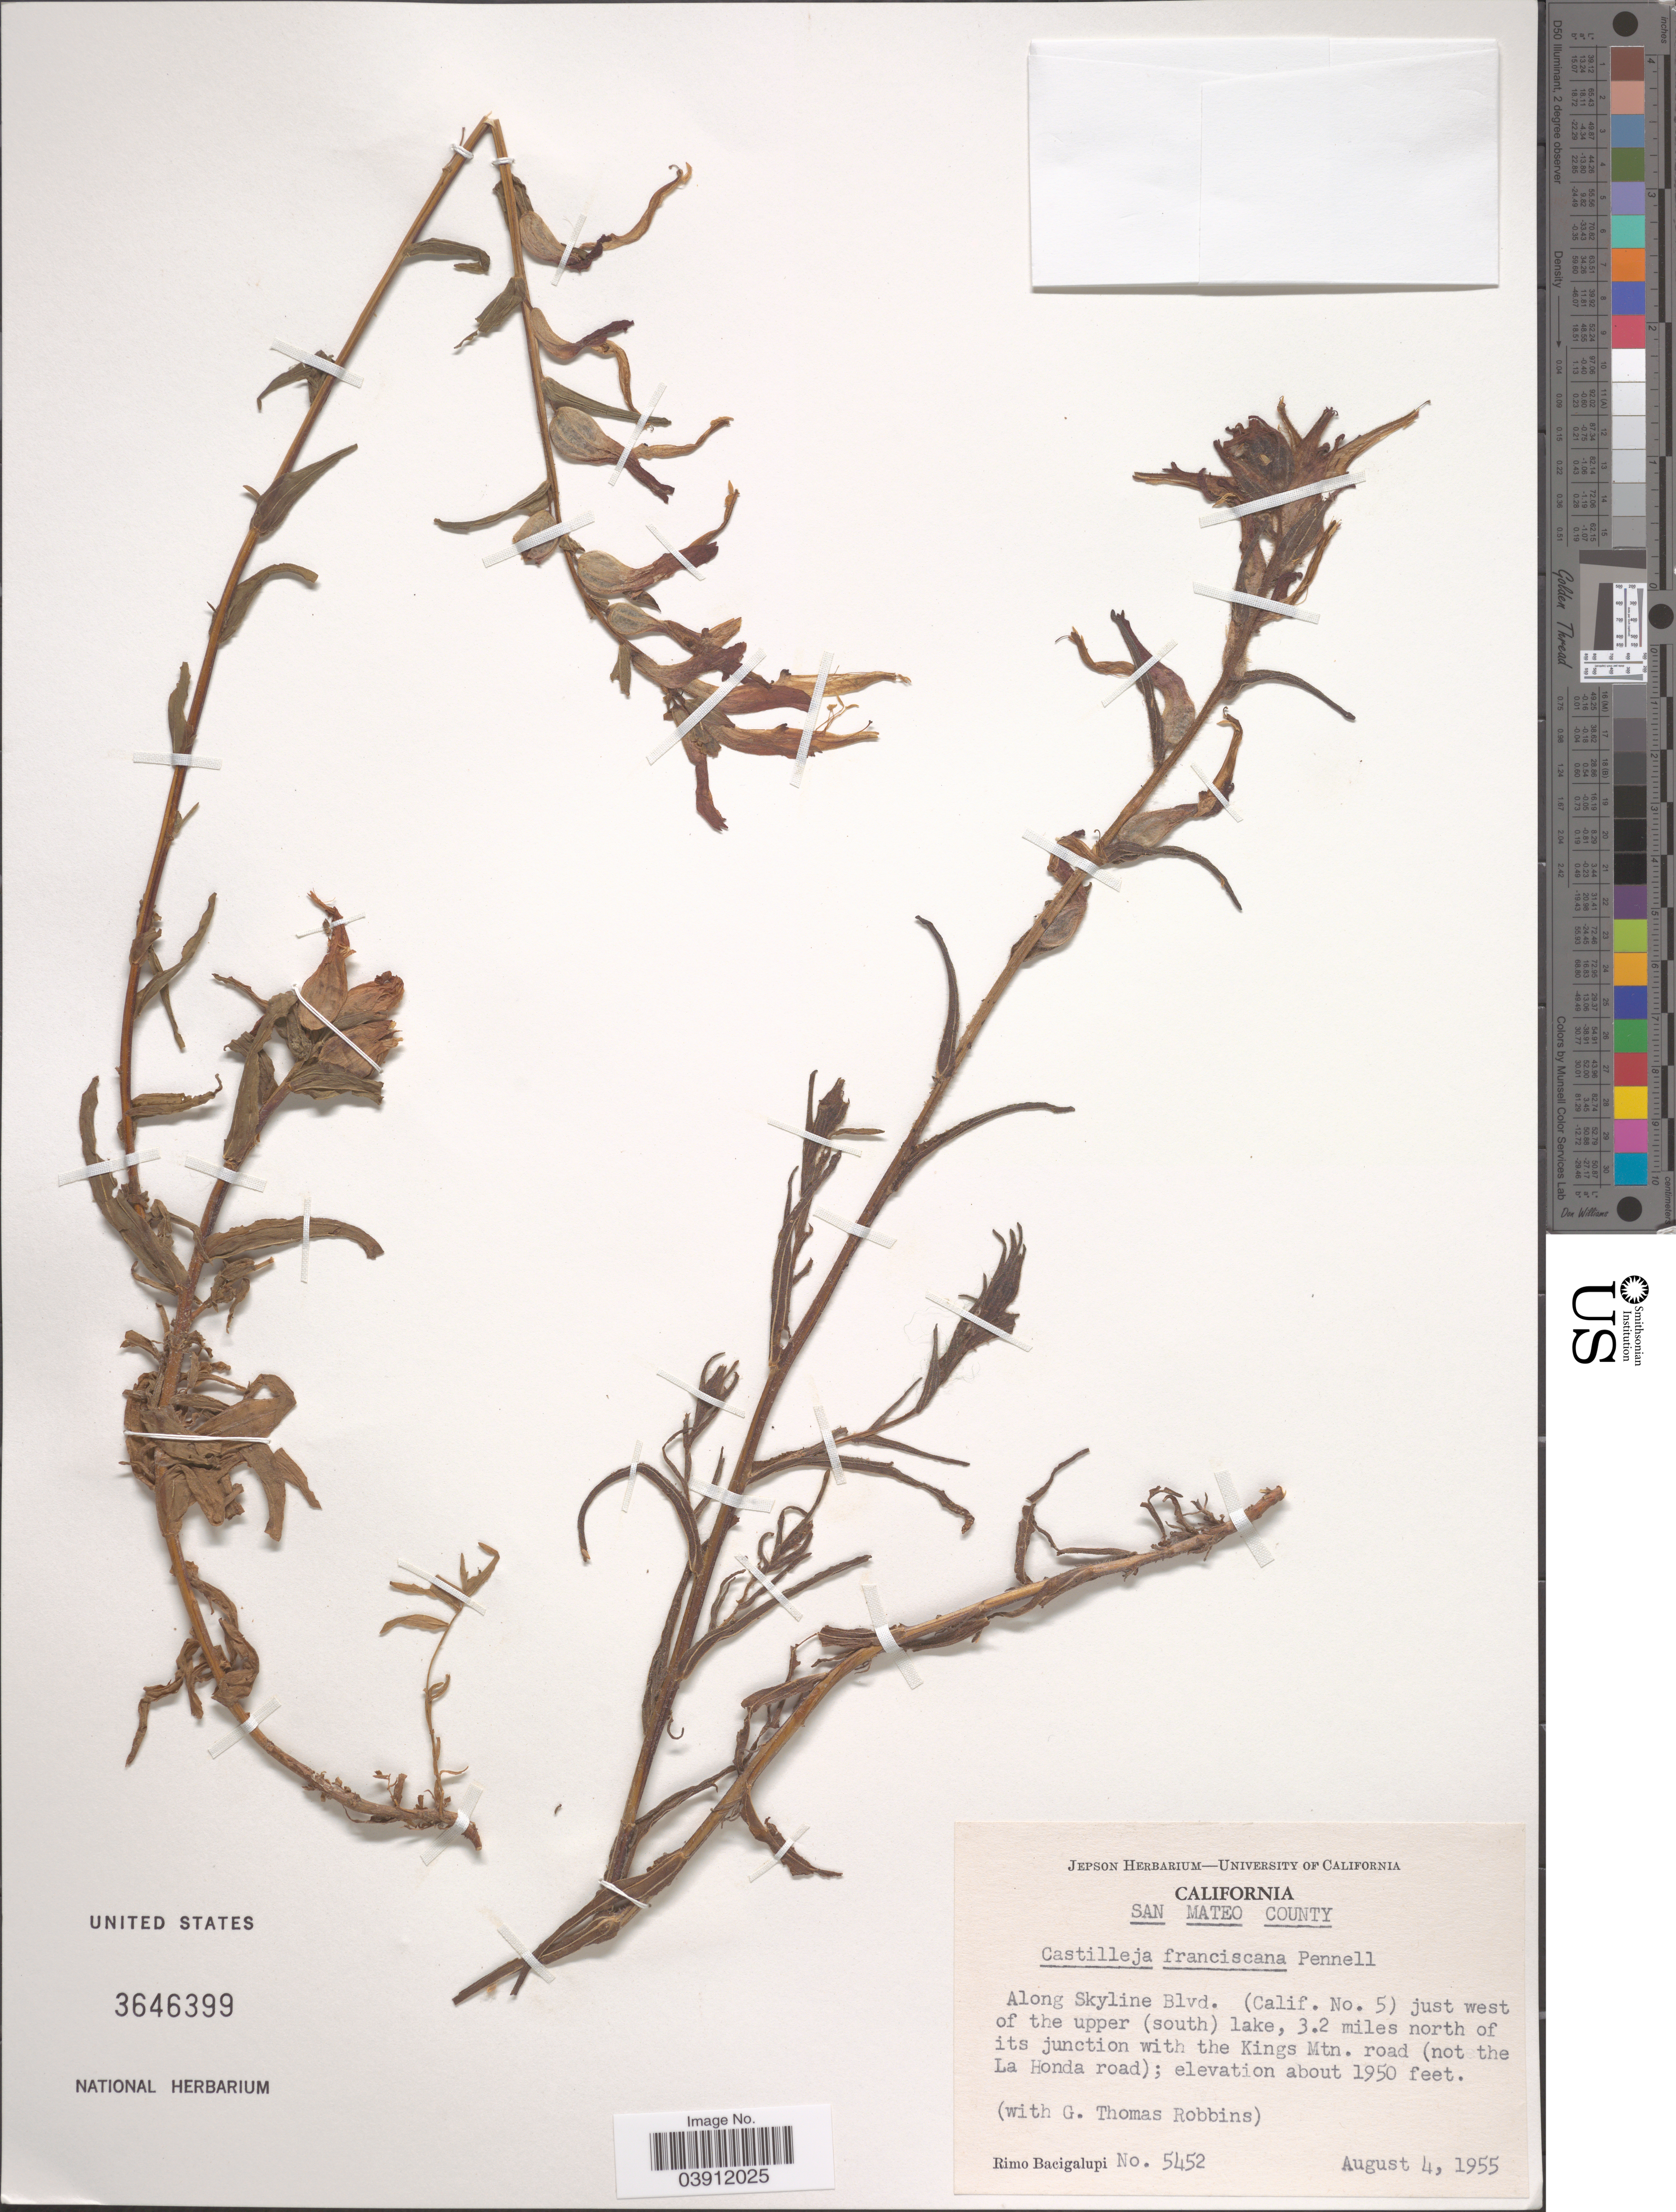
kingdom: Plantae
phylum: Tracheophyta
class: Magnoliopsida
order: Lamiales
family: Orobanchaceae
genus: Castilleja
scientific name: Castilleja franciscana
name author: Pennell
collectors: R. Bacigalupi & G. T. Robbins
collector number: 5452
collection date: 1955-08-04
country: United States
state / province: California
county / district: San Mateo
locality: San Mateo County. Along Skyline Blvd. (Calif. No. 5) just west of the upper (south) lake, 3.2 miles north of its junction with the Kings Mtn. road (not the La Honda road).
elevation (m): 594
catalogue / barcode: US 3646399